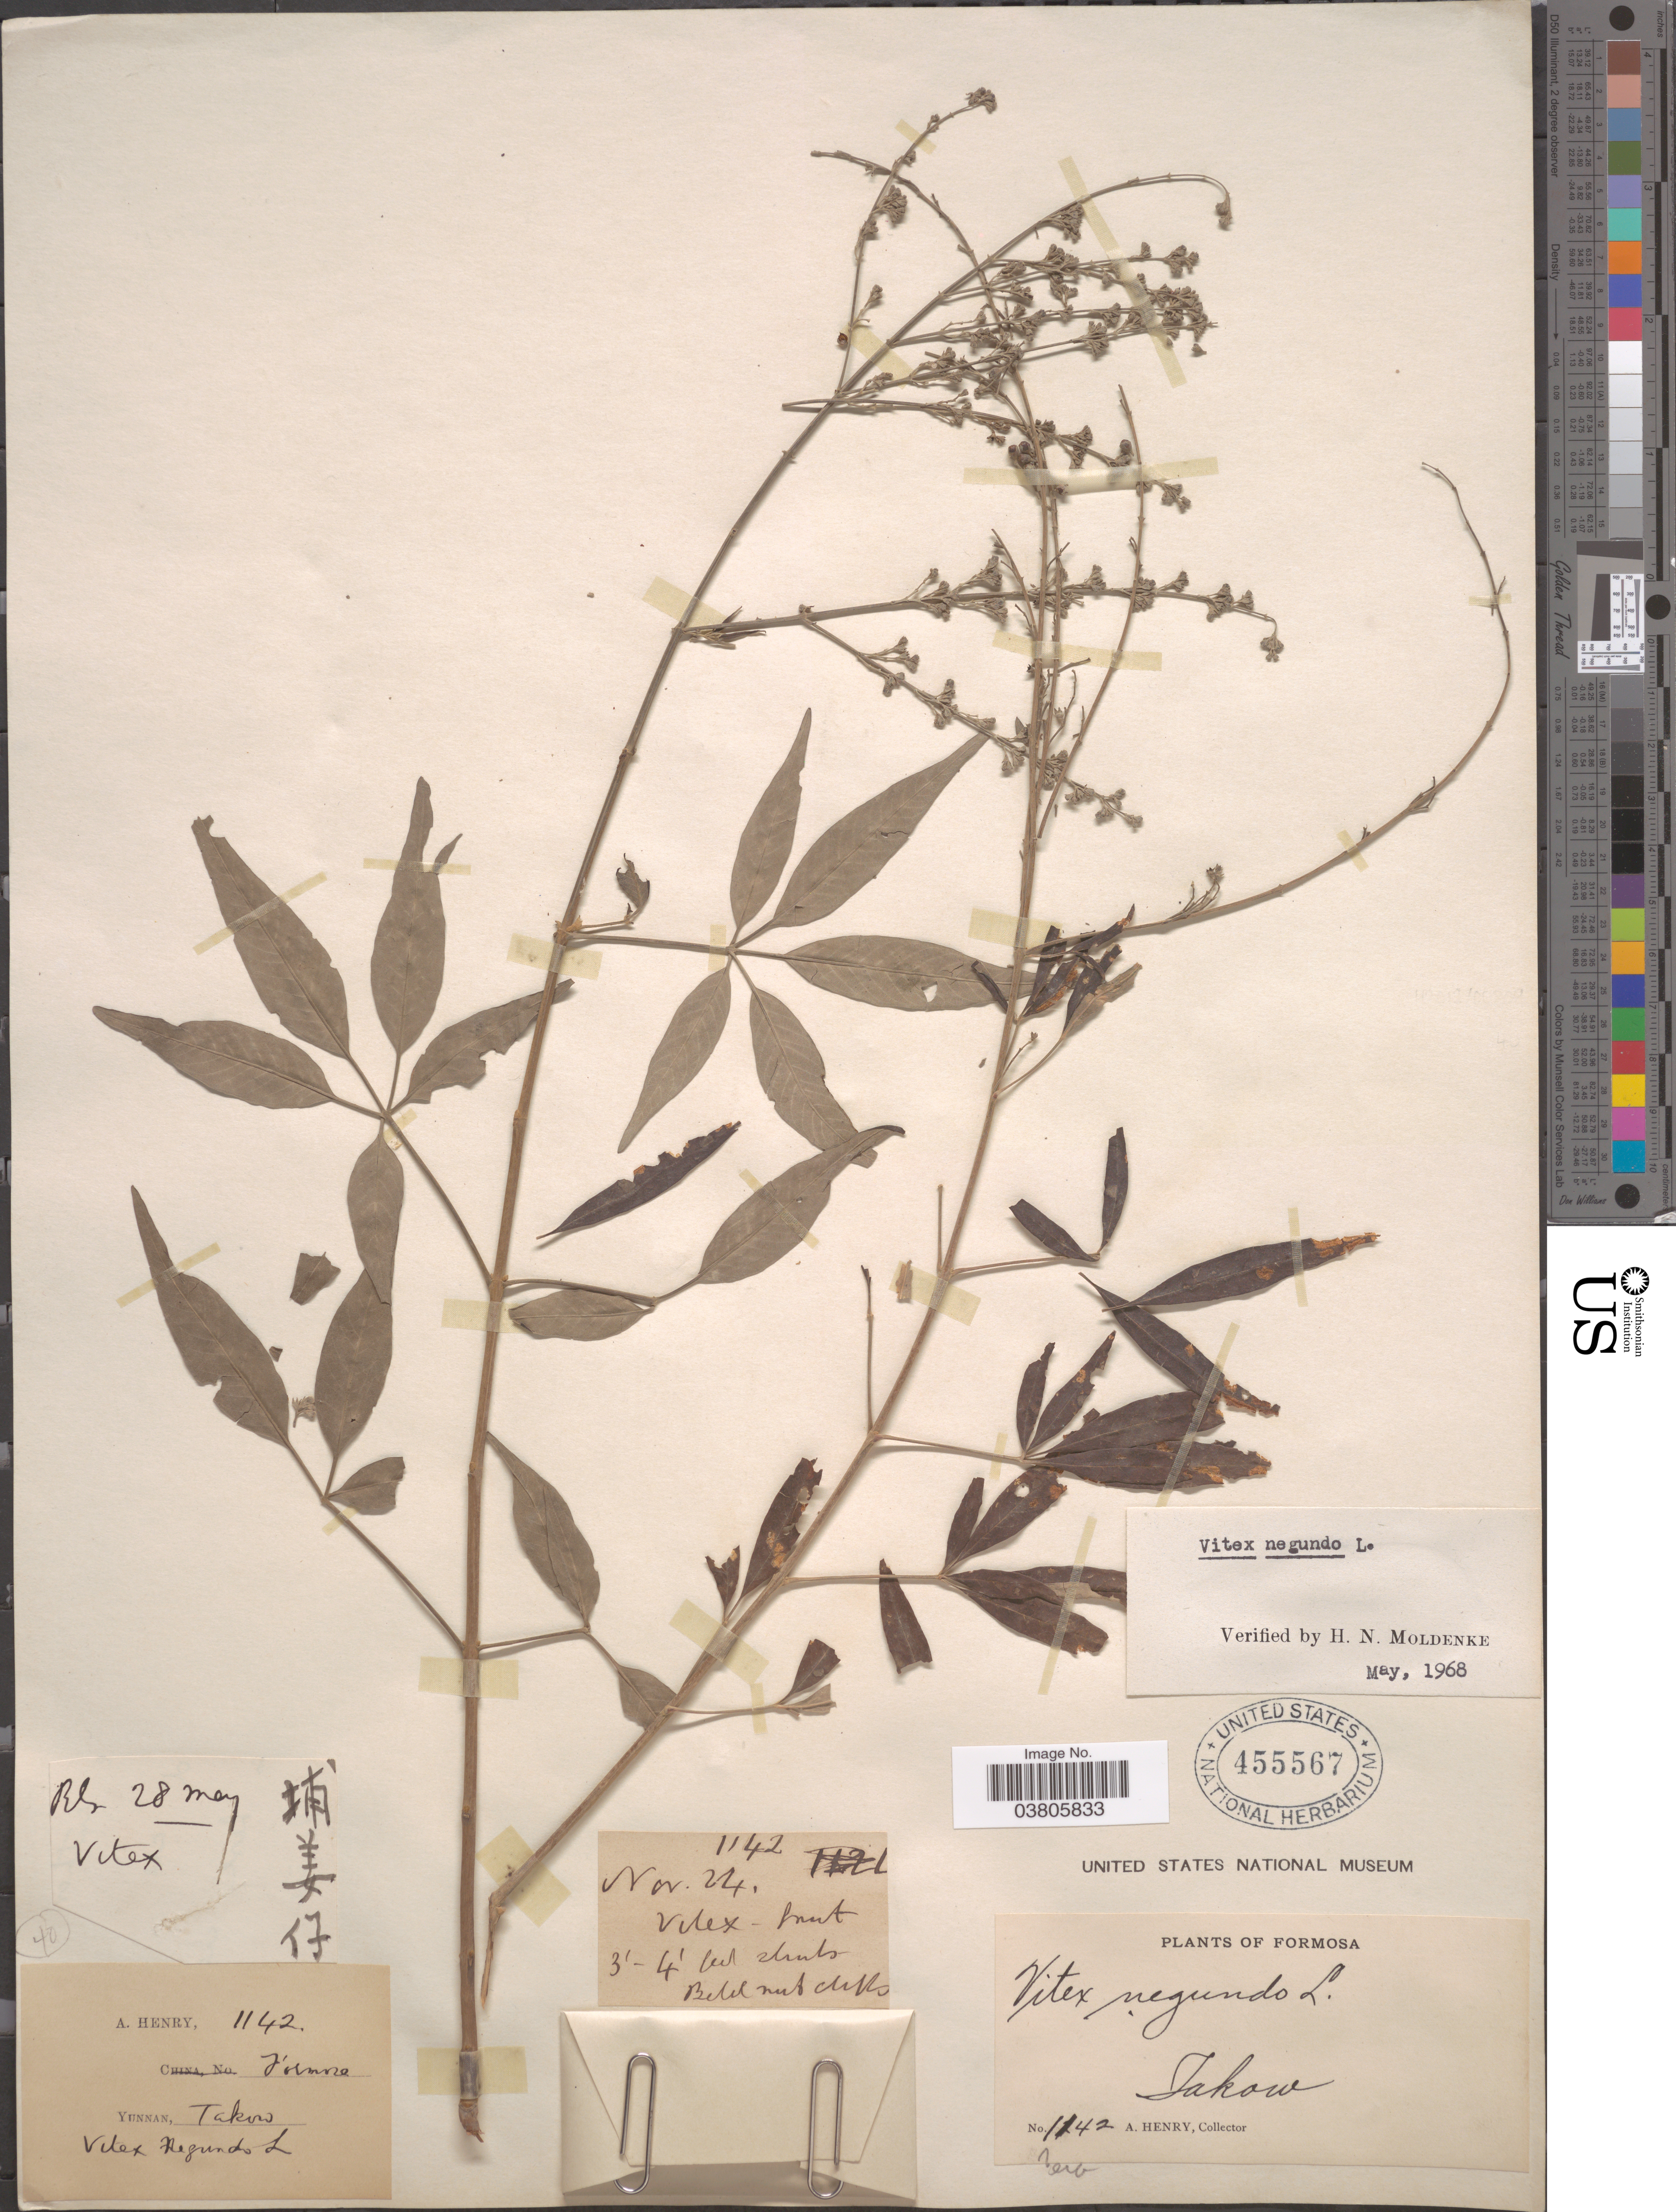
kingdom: Plantae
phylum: Tracheophyta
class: Magnoliopsida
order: Lamiales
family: Lamiaceae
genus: Vitex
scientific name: Vitex negundo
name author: L.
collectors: A. Henry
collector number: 1142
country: Taiwan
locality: Formosa. Takow.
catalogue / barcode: US 455567